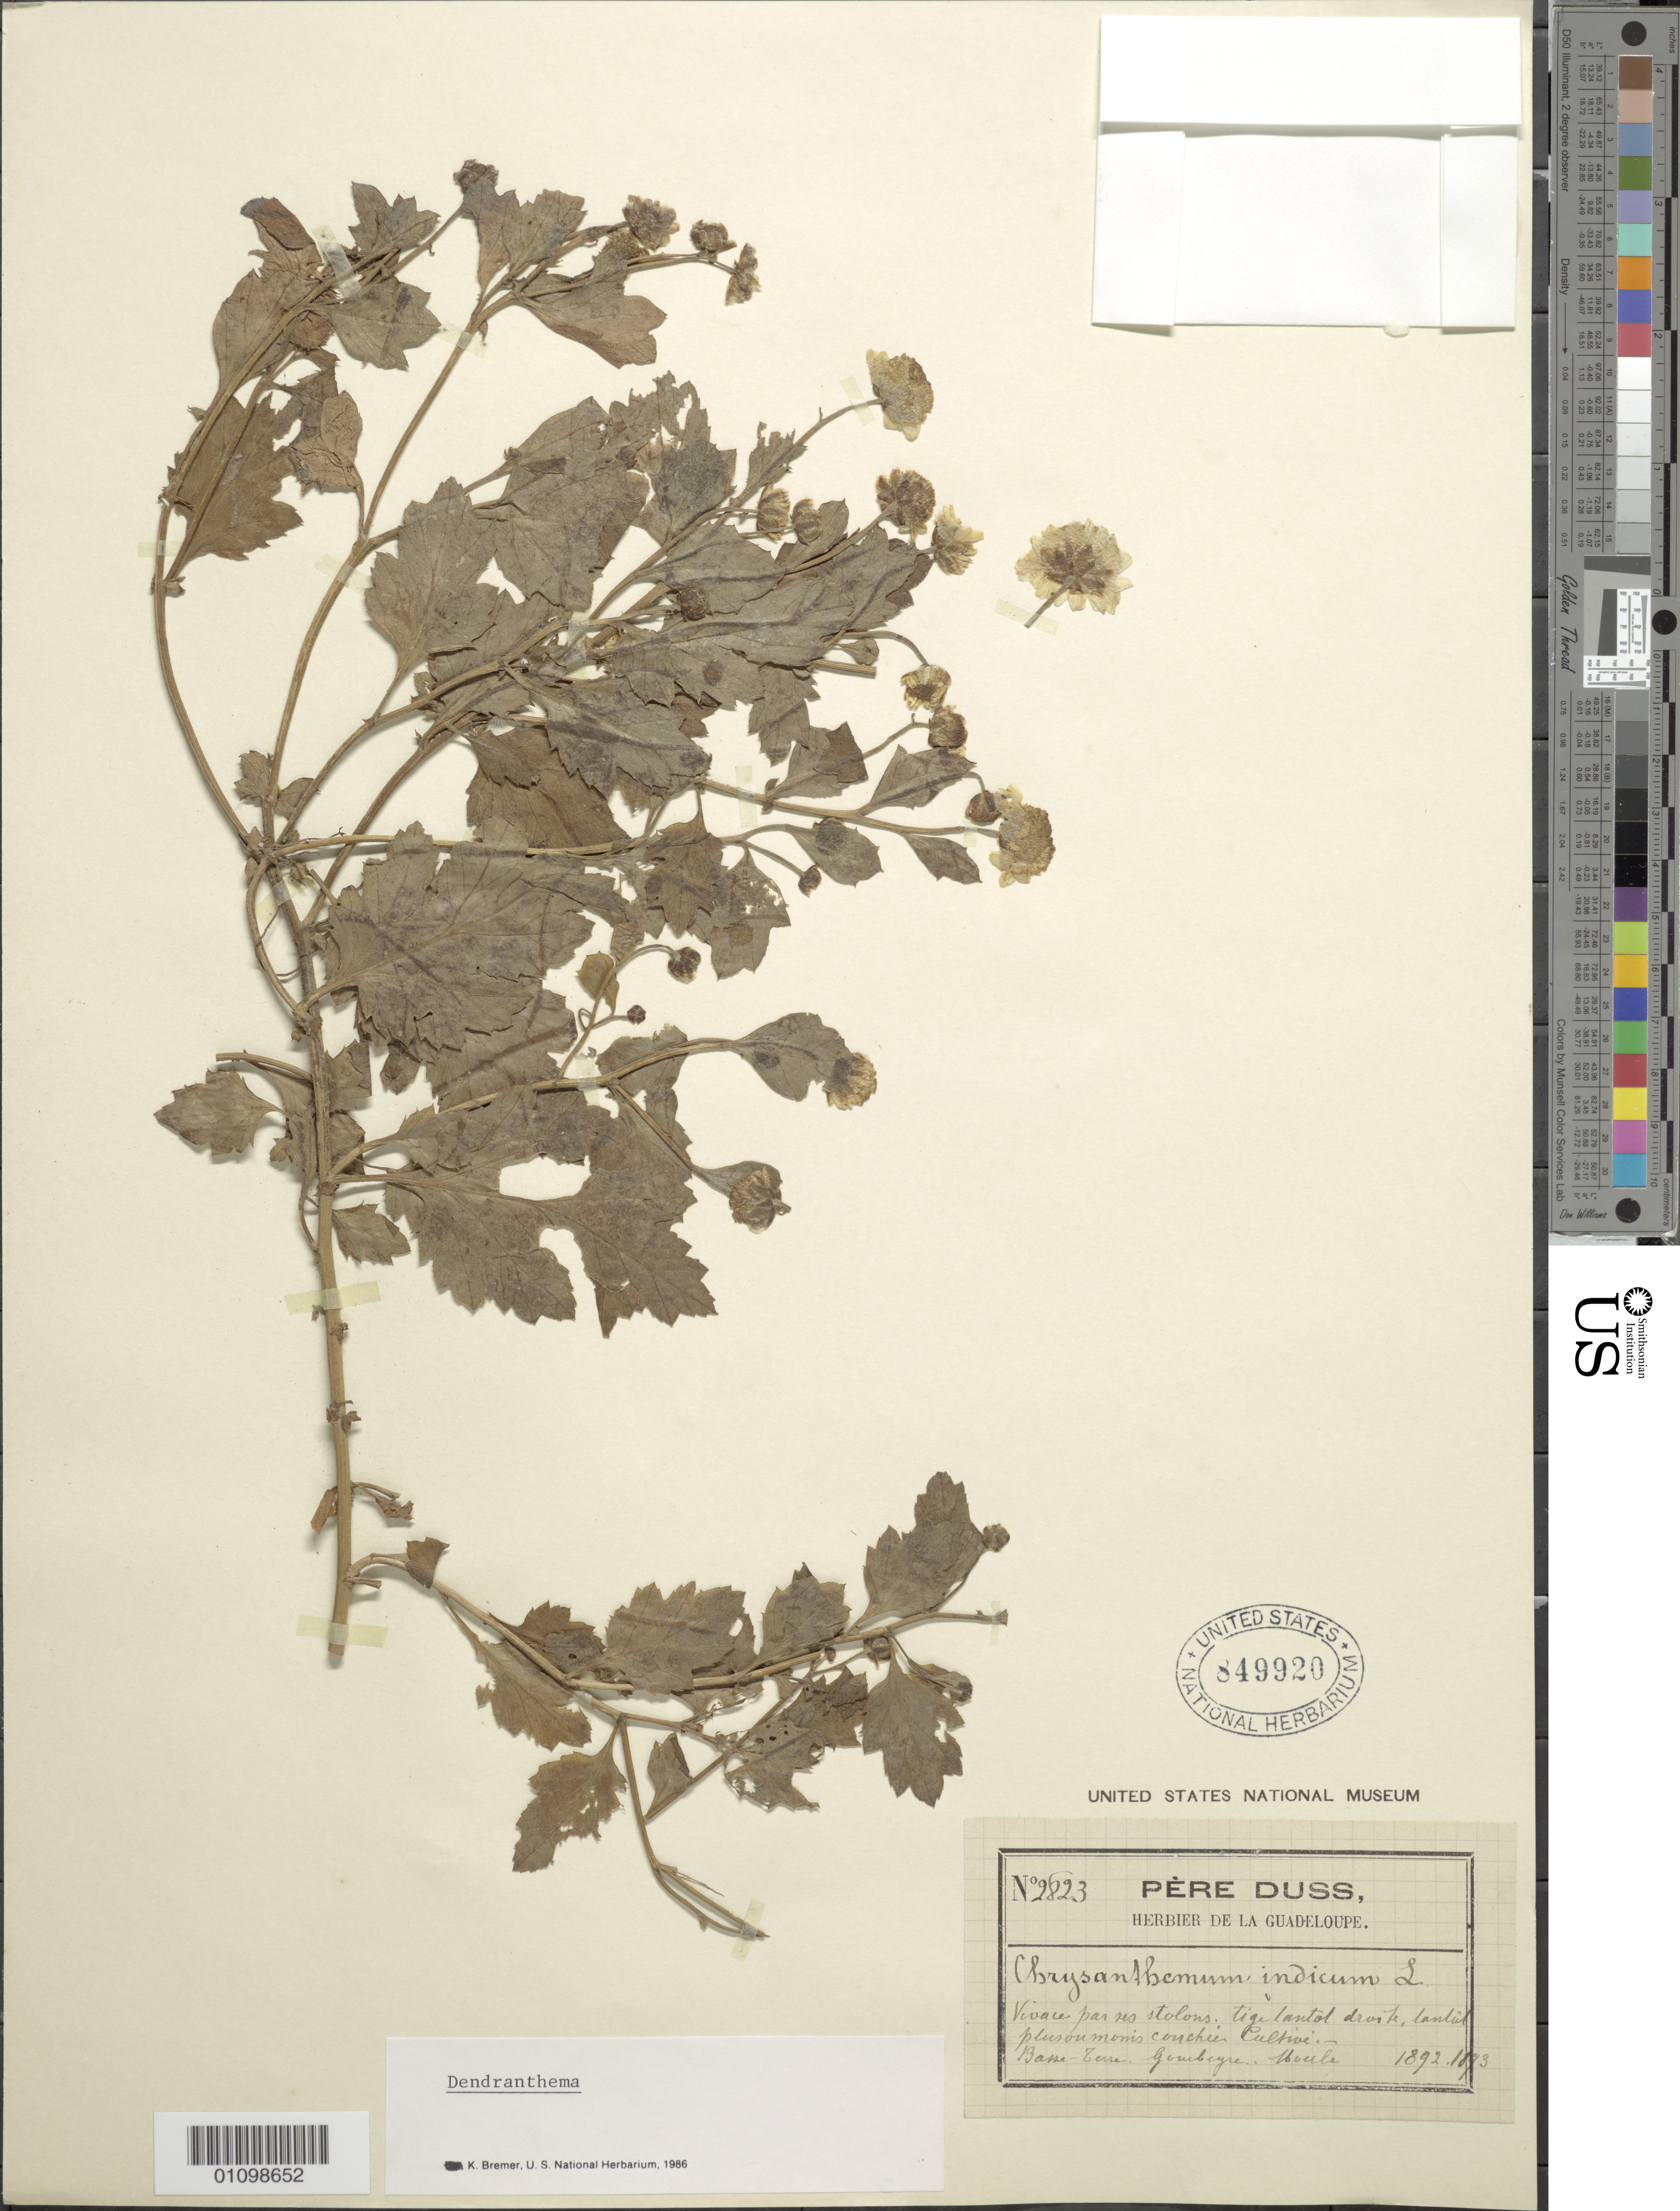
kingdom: Plantae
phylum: Tracheophyta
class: Magnoliopsida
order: Asterales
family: Asteraceae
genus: Dendranthema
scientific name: Dendranthema indicum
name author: (L.) Des Moul.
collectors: Père Duss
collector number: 2823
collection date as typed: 1892 to -- --- 1893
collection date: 1892/1893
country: Guadeloupe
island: Basse Terre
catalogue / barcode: US 849920